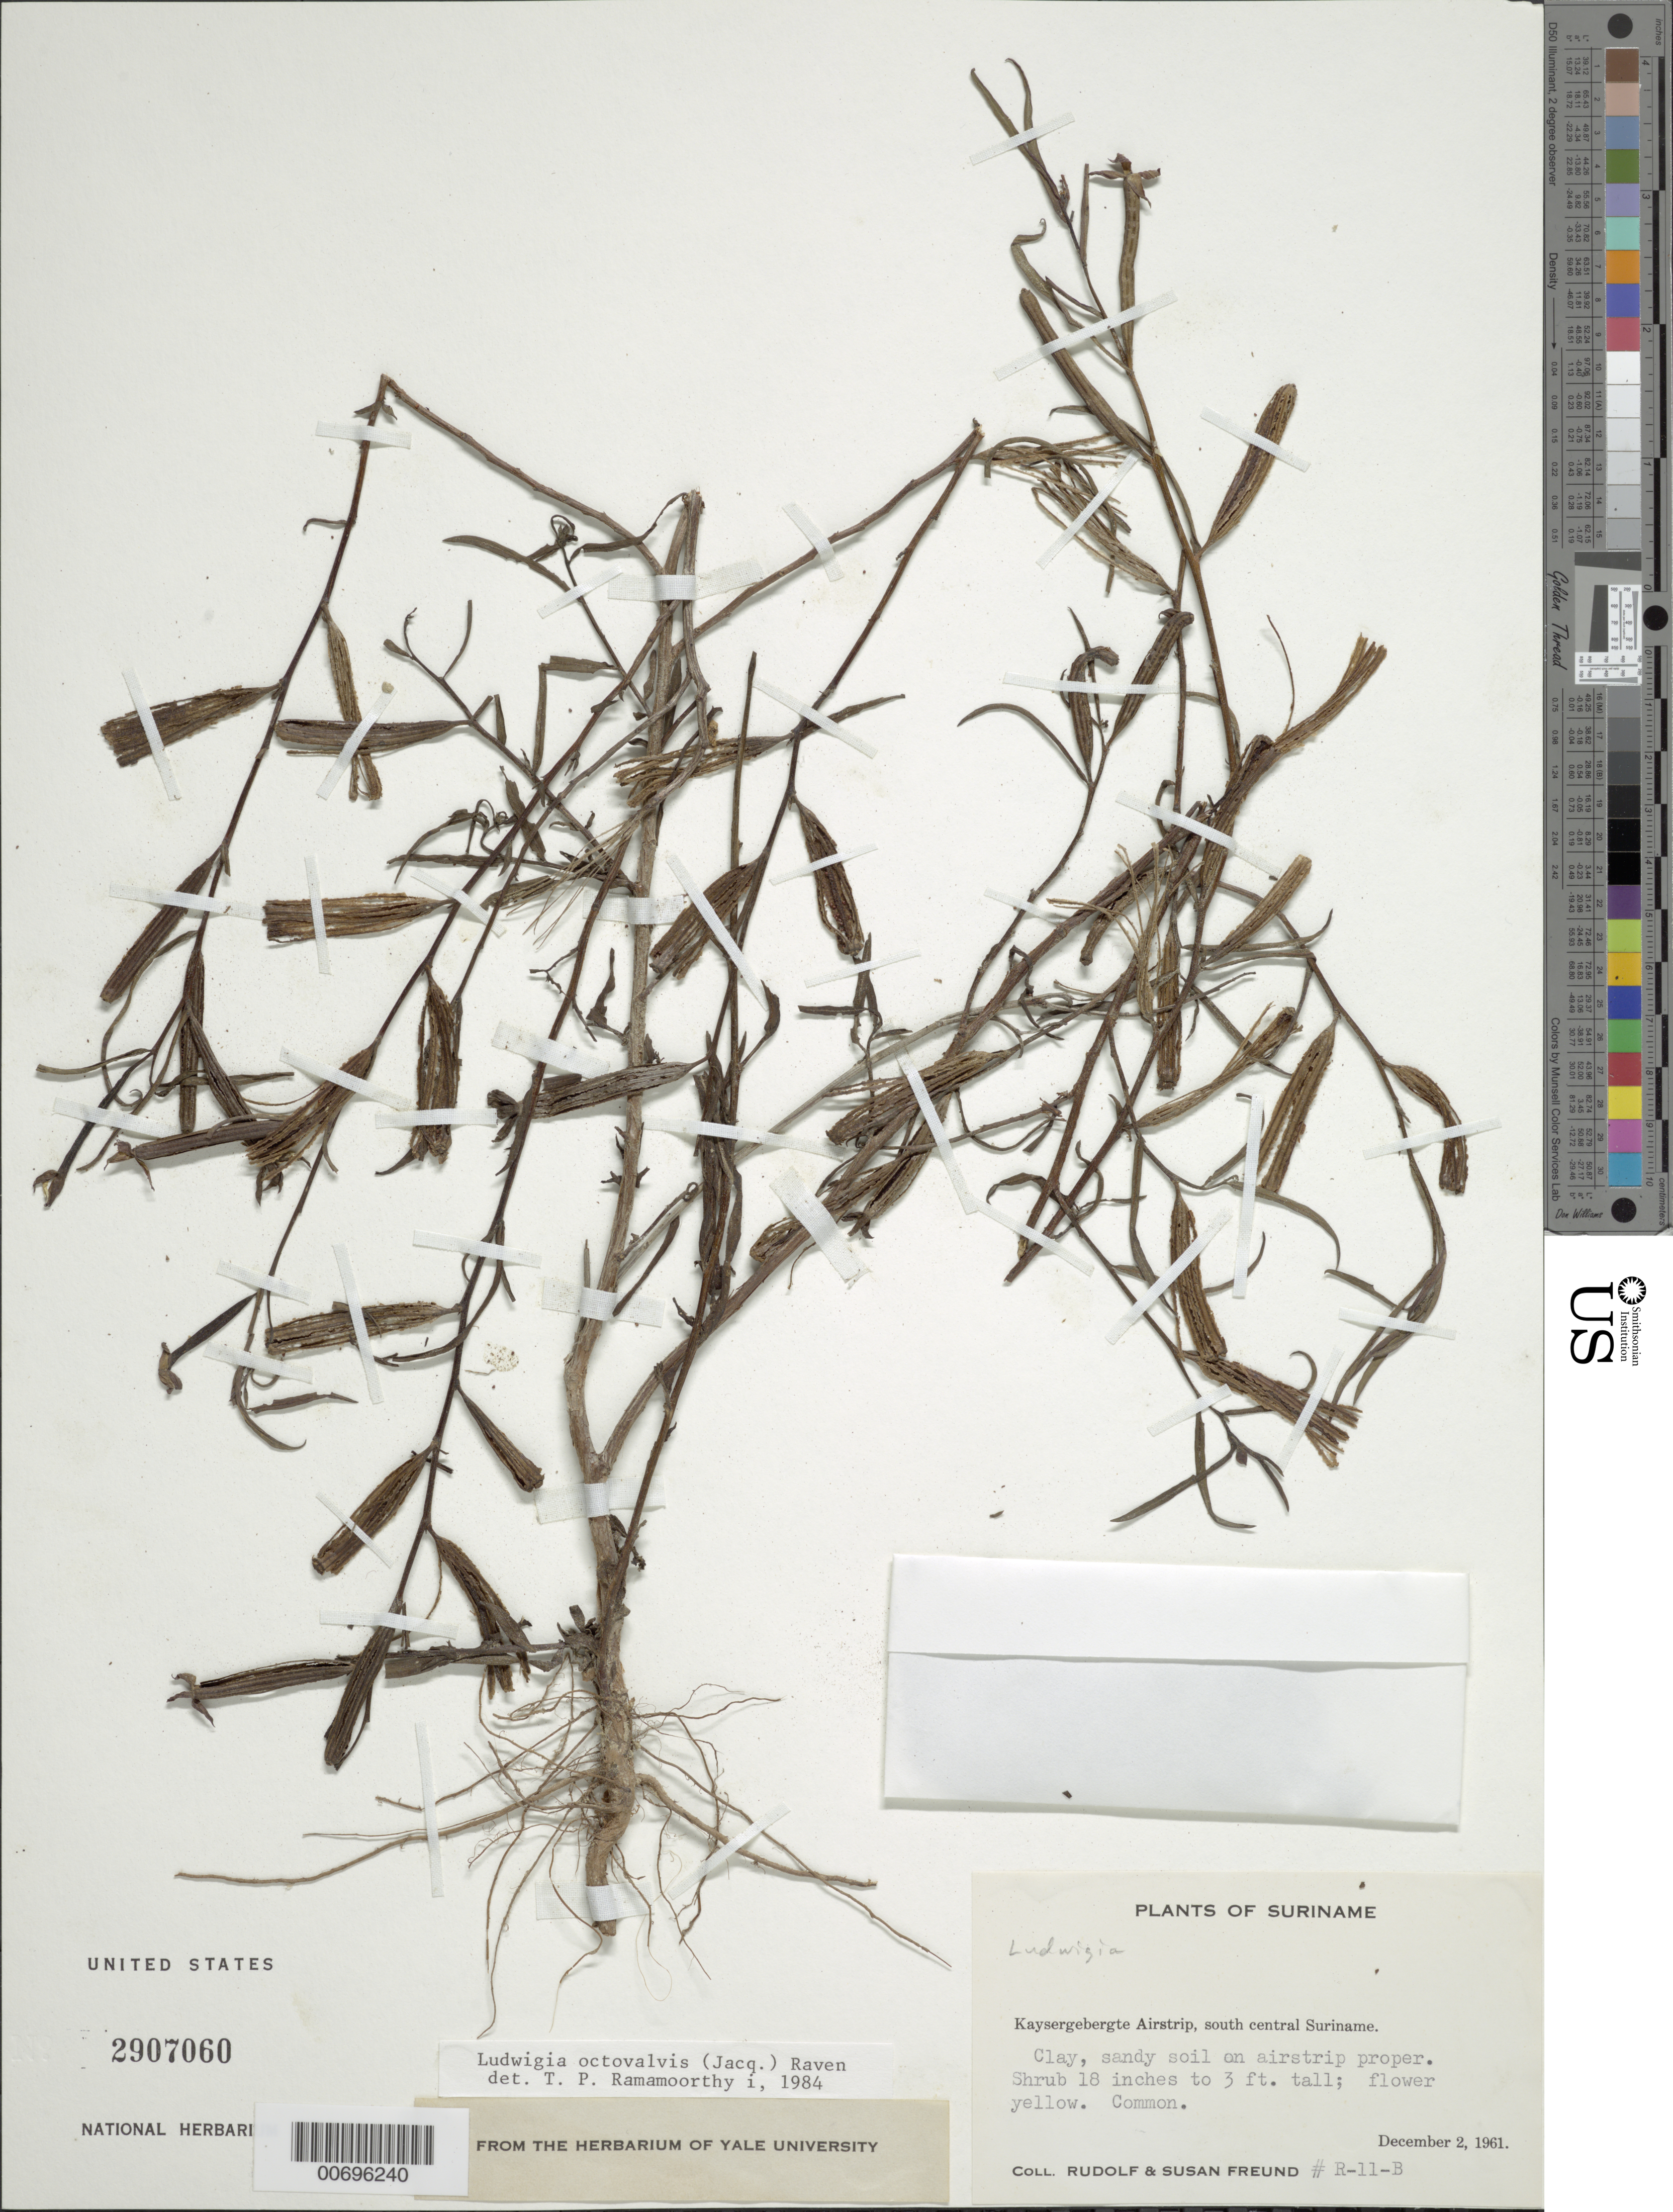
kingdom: Plantae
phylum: Tracheophyta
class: Magnoliopsida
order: Myrtales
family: Onagraceae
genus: Ludwigia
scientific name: Ludwigia octovalvis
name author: (Jacq.) P.H. Raven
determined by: Ramamoorthy, T. P.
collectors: R. Freund & S. Freund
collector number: R 11 B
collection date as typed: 2-Dec-61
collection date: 1961-12-02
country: Suriname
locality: Kaysergebergte Airstrip, south central Suriname, 45 km above confl. with Lucie R.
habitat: Clay sandy soil on airstrip proper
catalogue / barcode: US 2907060